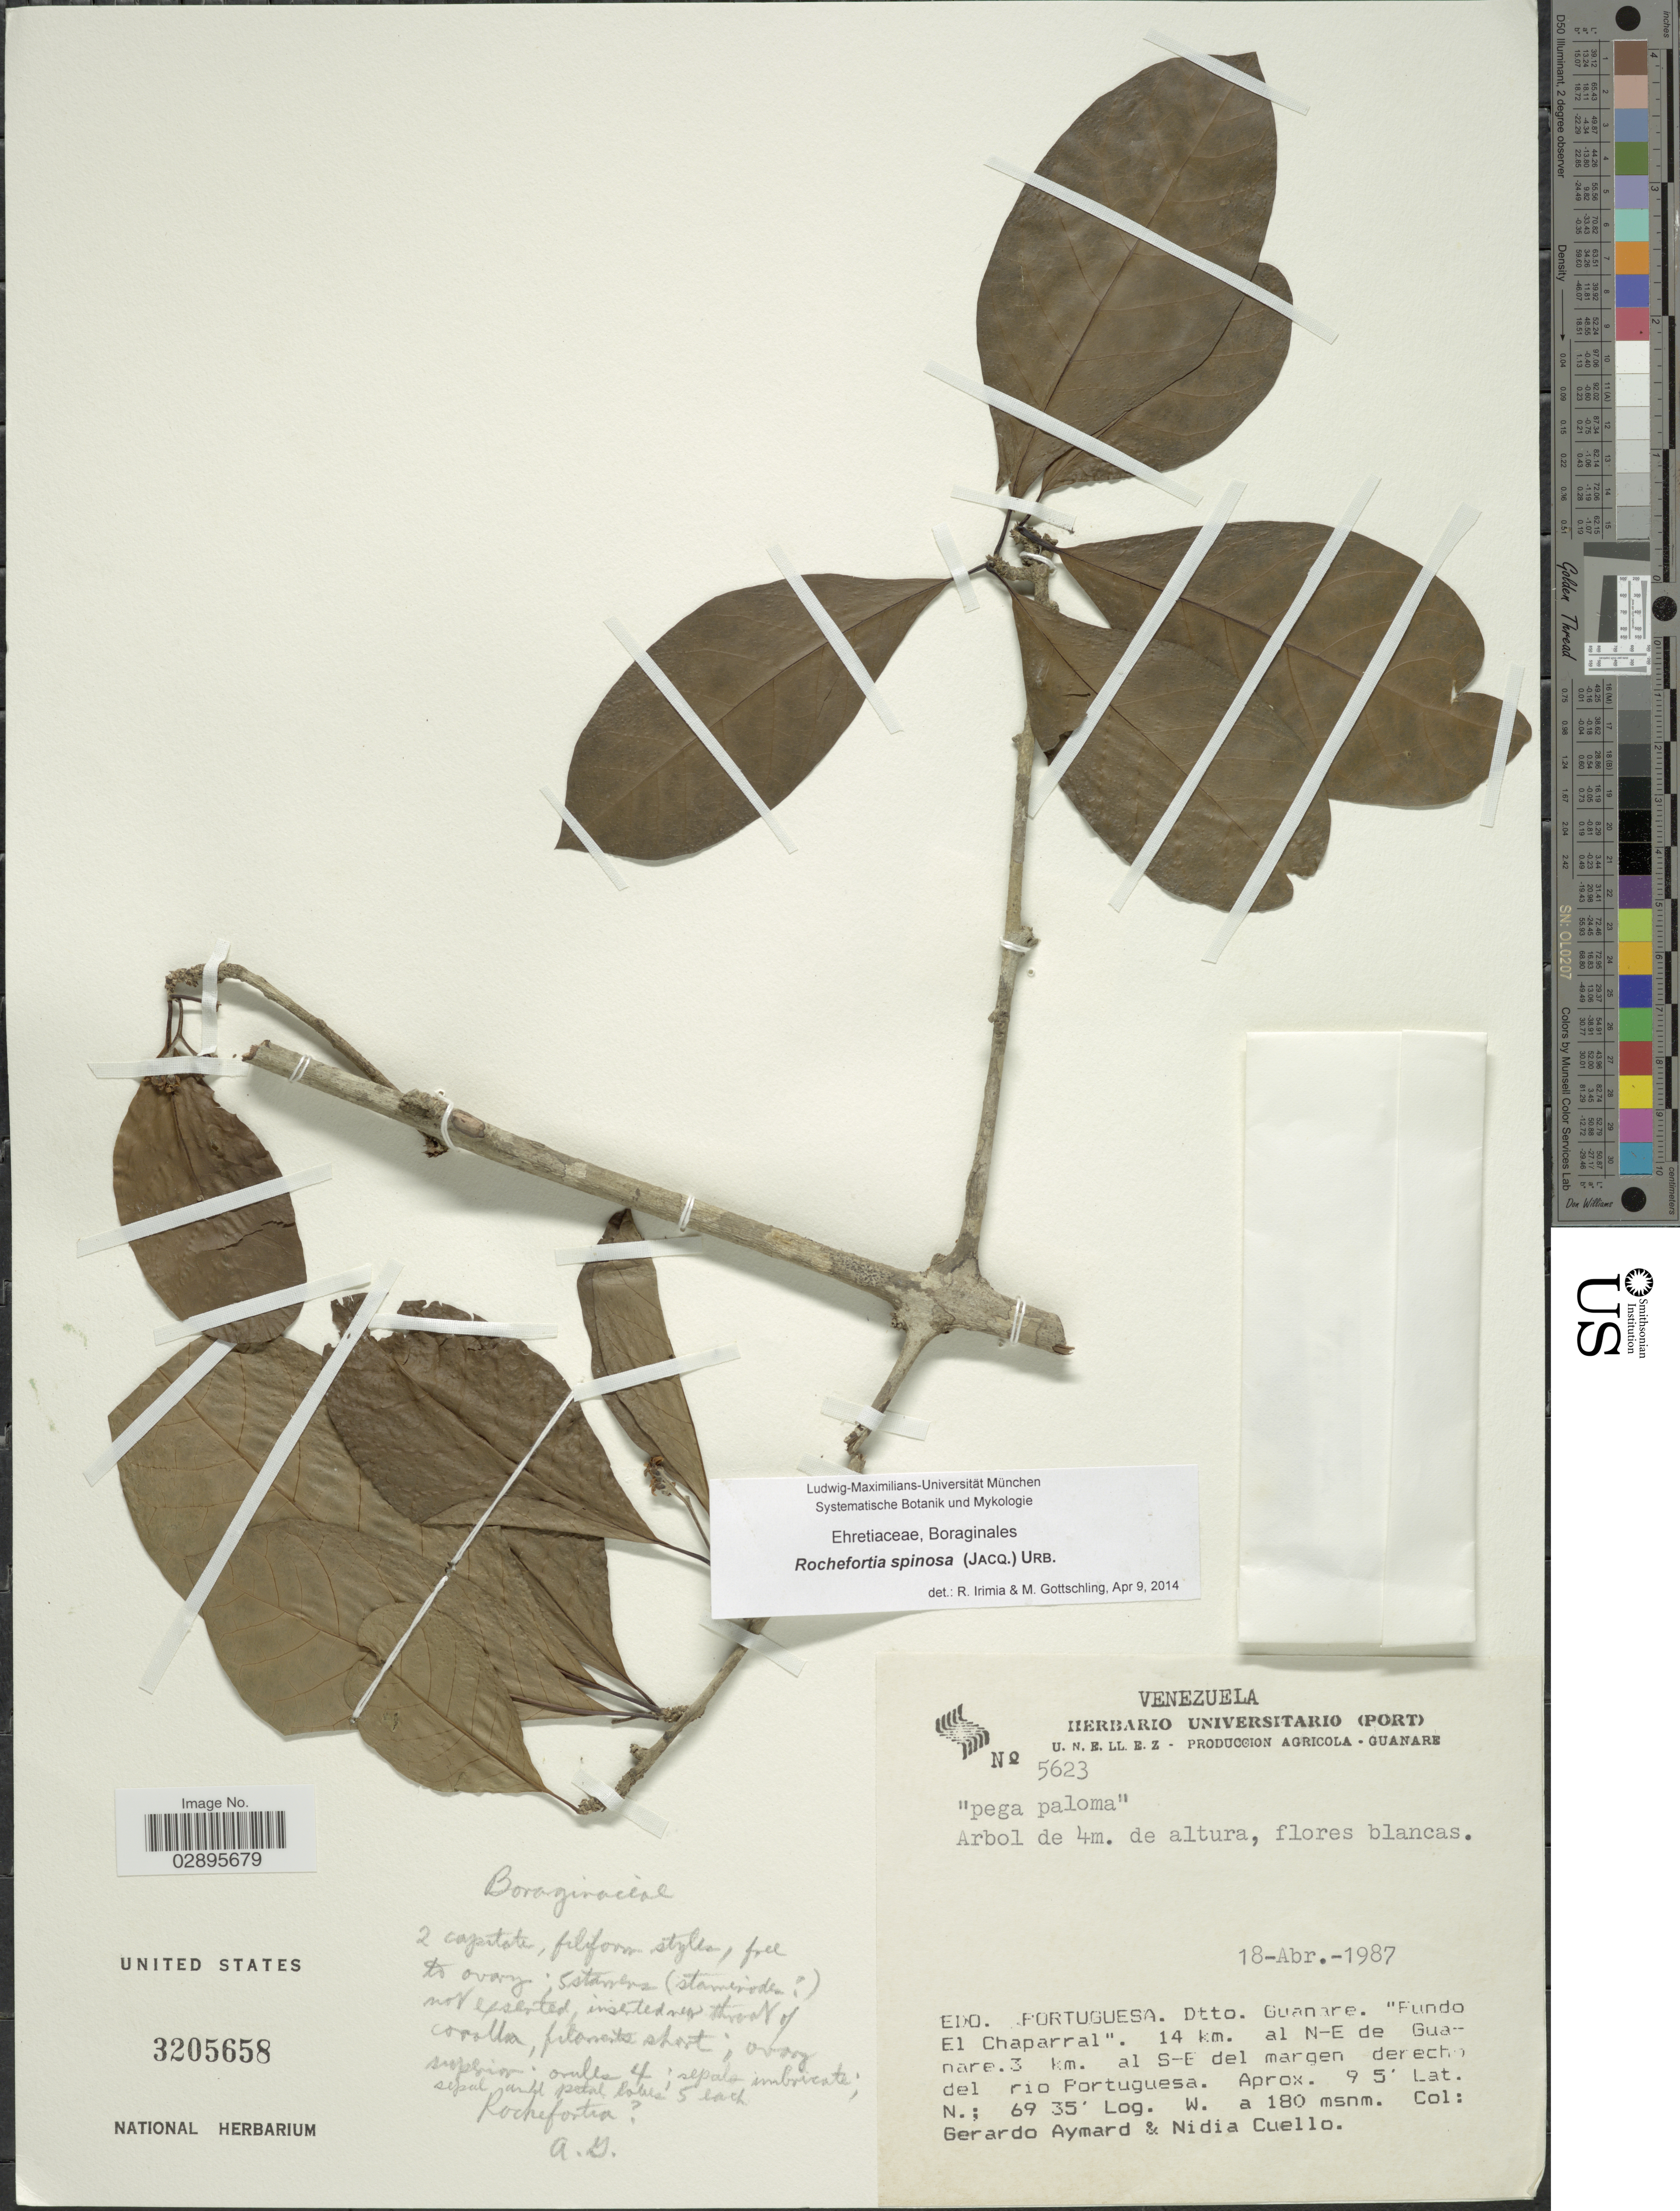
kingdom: Plantae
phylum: Tracheophyta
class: Magnoliopsida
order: Boraginales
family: Ehretiaceae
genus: Rochefortia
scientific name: Rochefortia spinosa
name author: (Jacq.) Urb.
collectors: G. A. Aymard & N. L. Cuello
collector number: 5623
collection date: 1987-04-18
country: Venezuela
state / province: Portuguesa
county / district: Guanare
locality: "Fundo El Chaparral", 14 km NE Guanare, 3 km SE margen derecho del rio Portuguesa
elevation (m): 180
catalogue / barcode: US 3205658